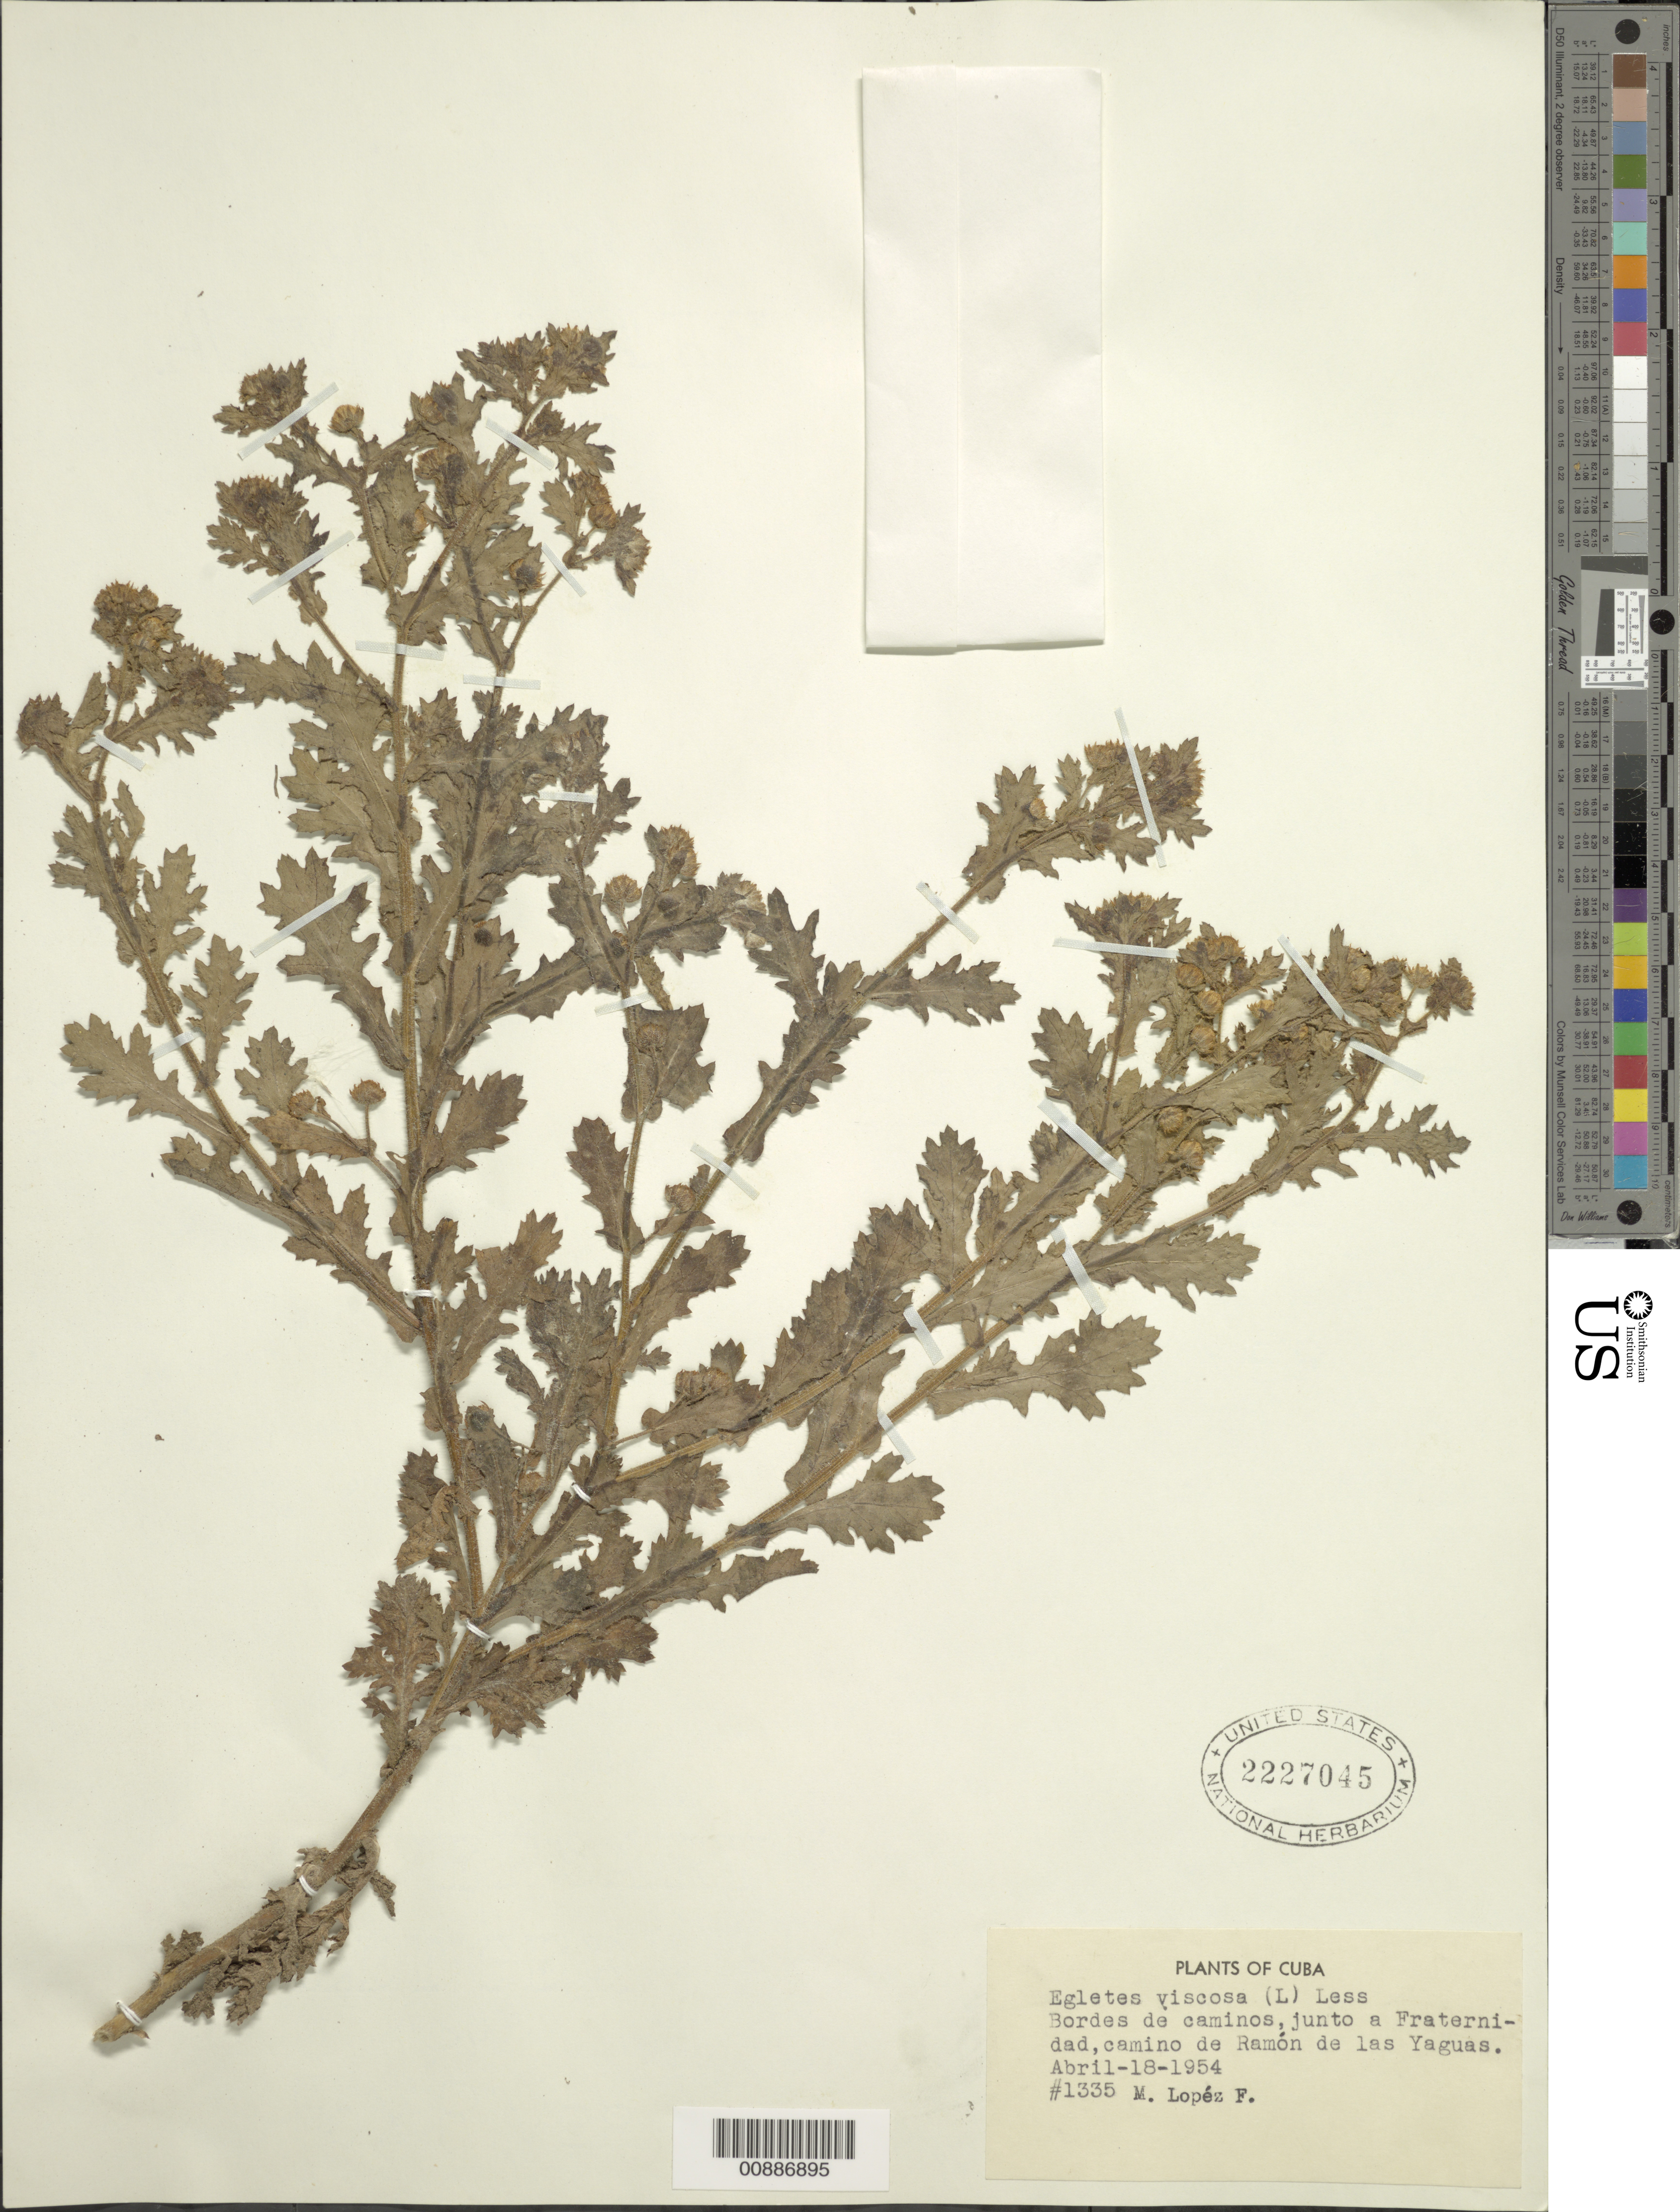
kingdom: Plantae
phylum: Tracheophyta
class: Magnoliopsida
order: Asterales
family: Asteraceae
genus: Egletes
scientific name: Egletes viscosa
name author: (L.) Less.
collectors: M. López Figueiras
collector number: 1335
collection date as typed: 18 Apr 1954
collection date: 1954-04-18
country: Cuba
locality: Junto a Fraternidad, camino de Ramón de las Yaguas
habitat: Bordes de caminos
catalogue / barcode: US 2227045